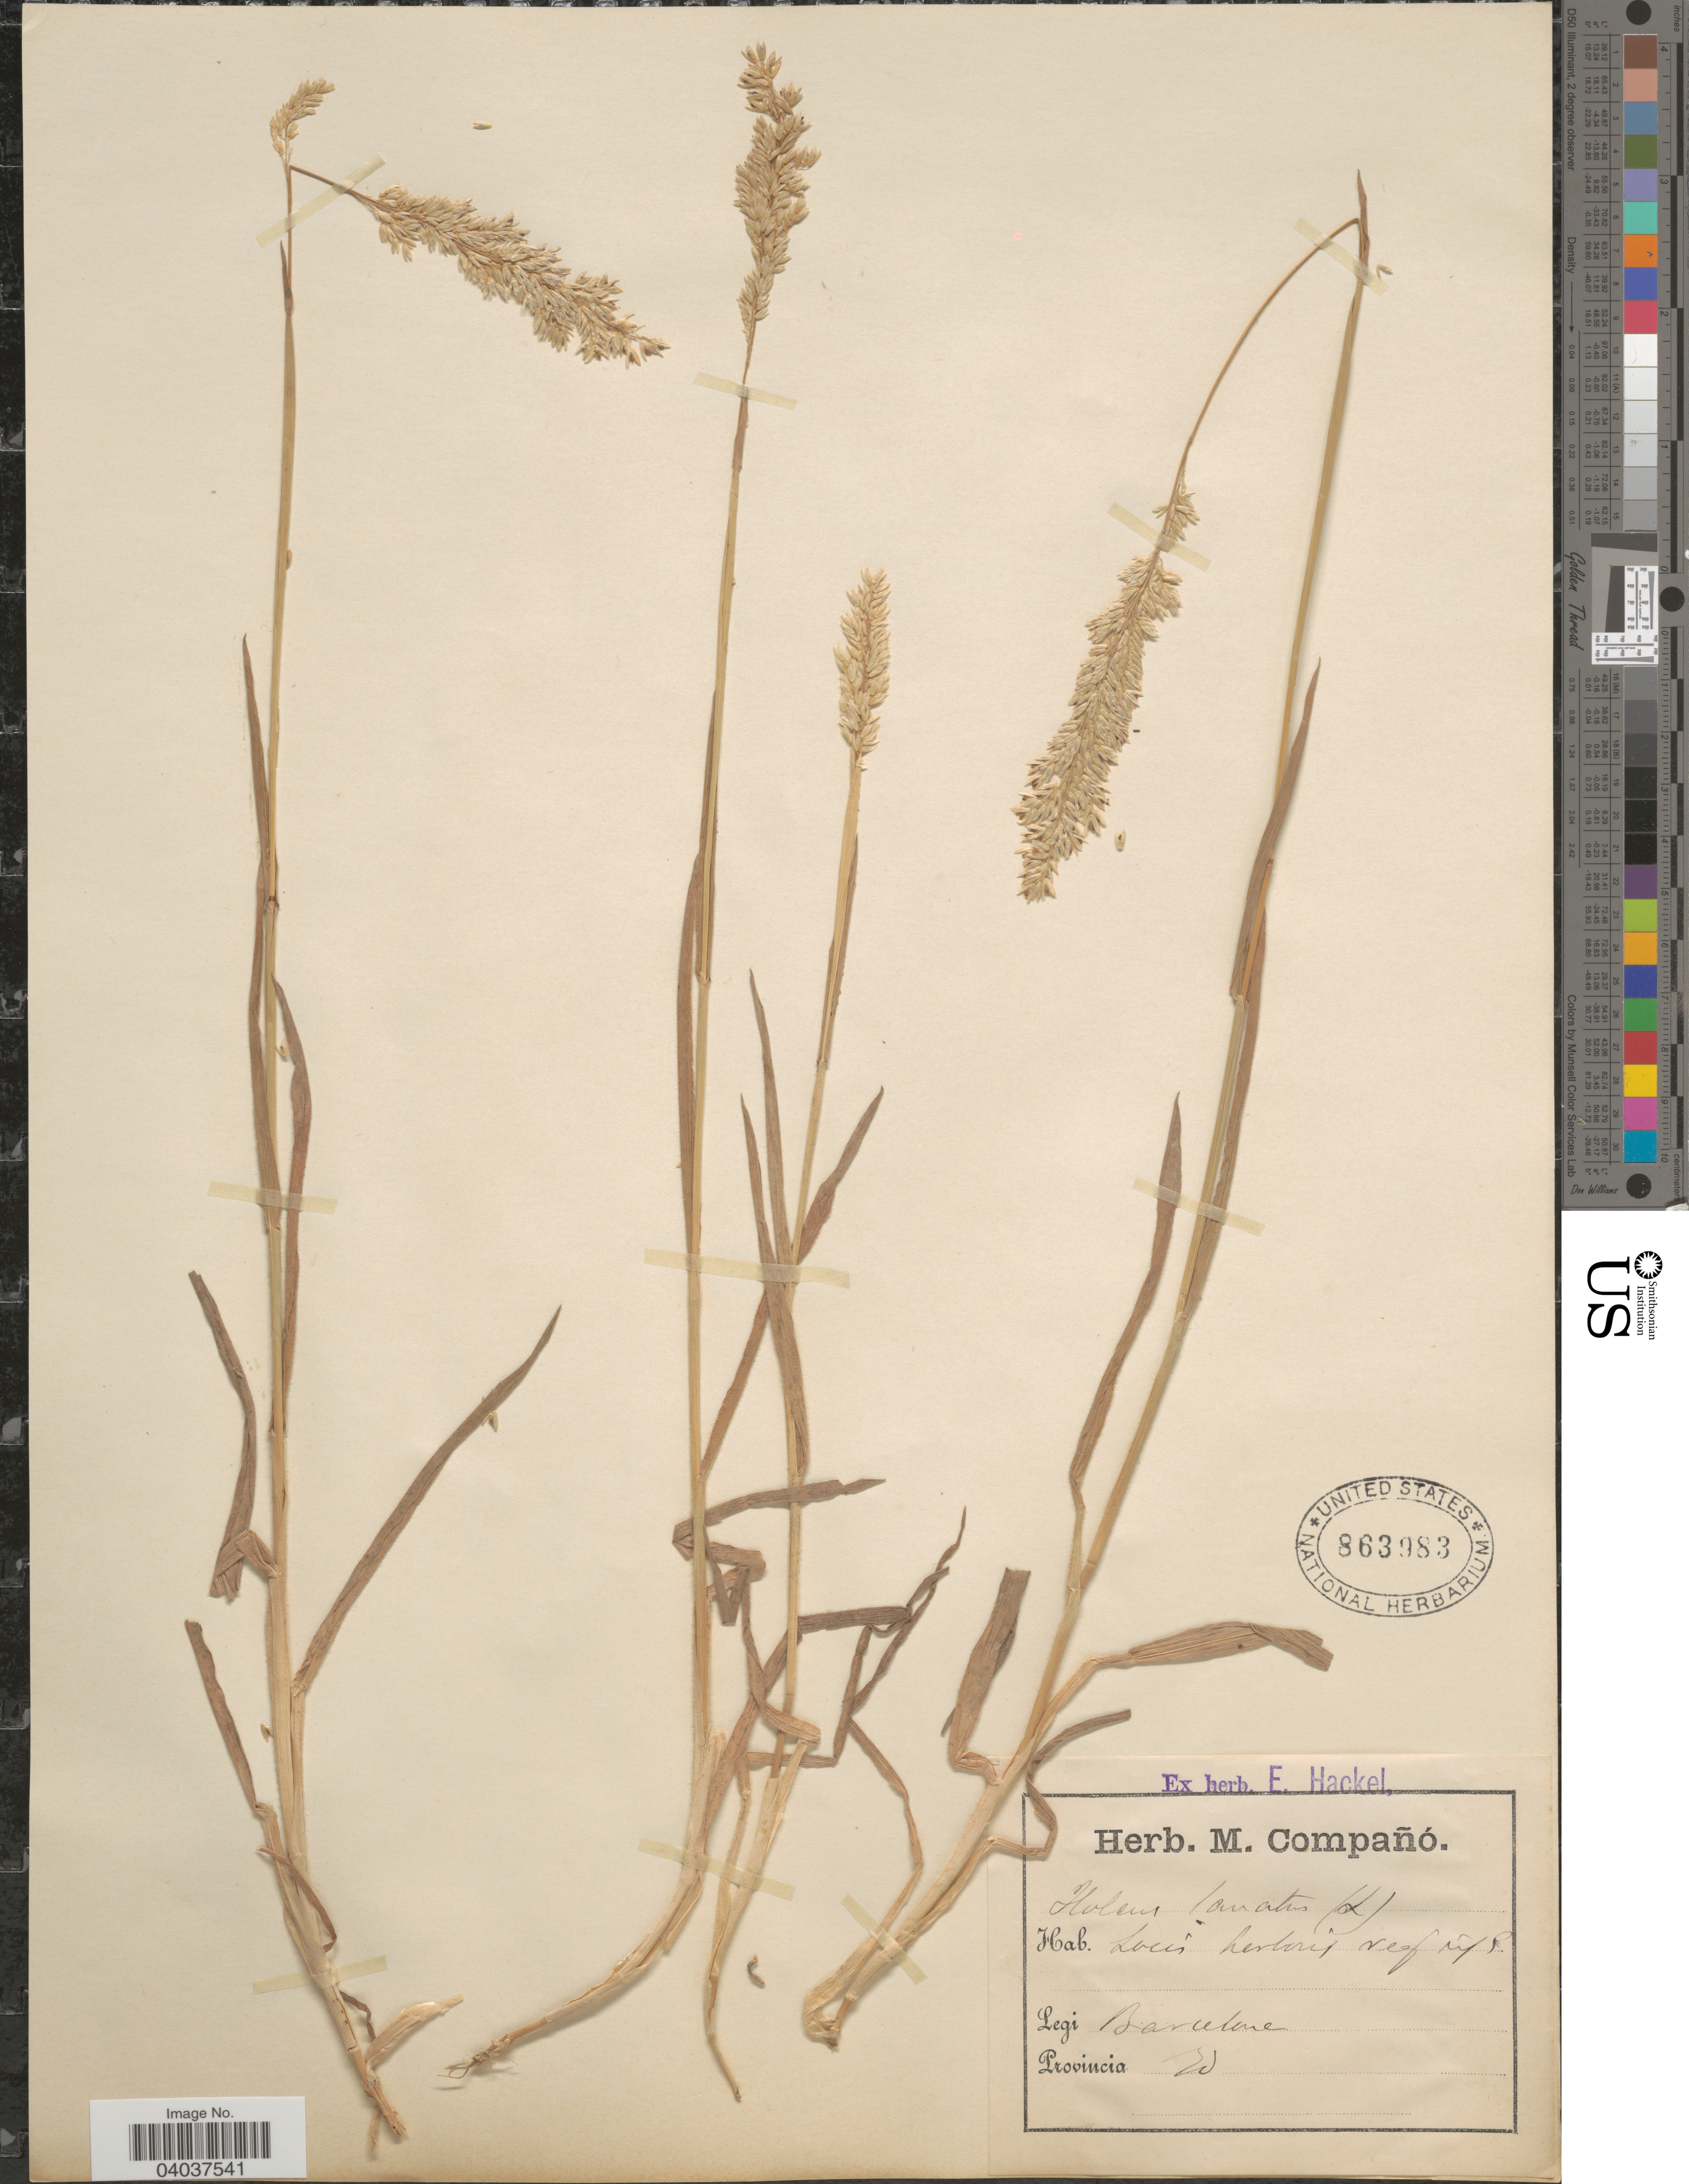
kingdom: Plantae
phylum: Tracheophyta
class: Liliopsida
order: Poales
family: Poaceae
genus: Holcus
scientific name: Holcus lanatus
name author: L.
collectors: Barcelone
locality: Provincia Id.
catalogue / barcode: US 863983